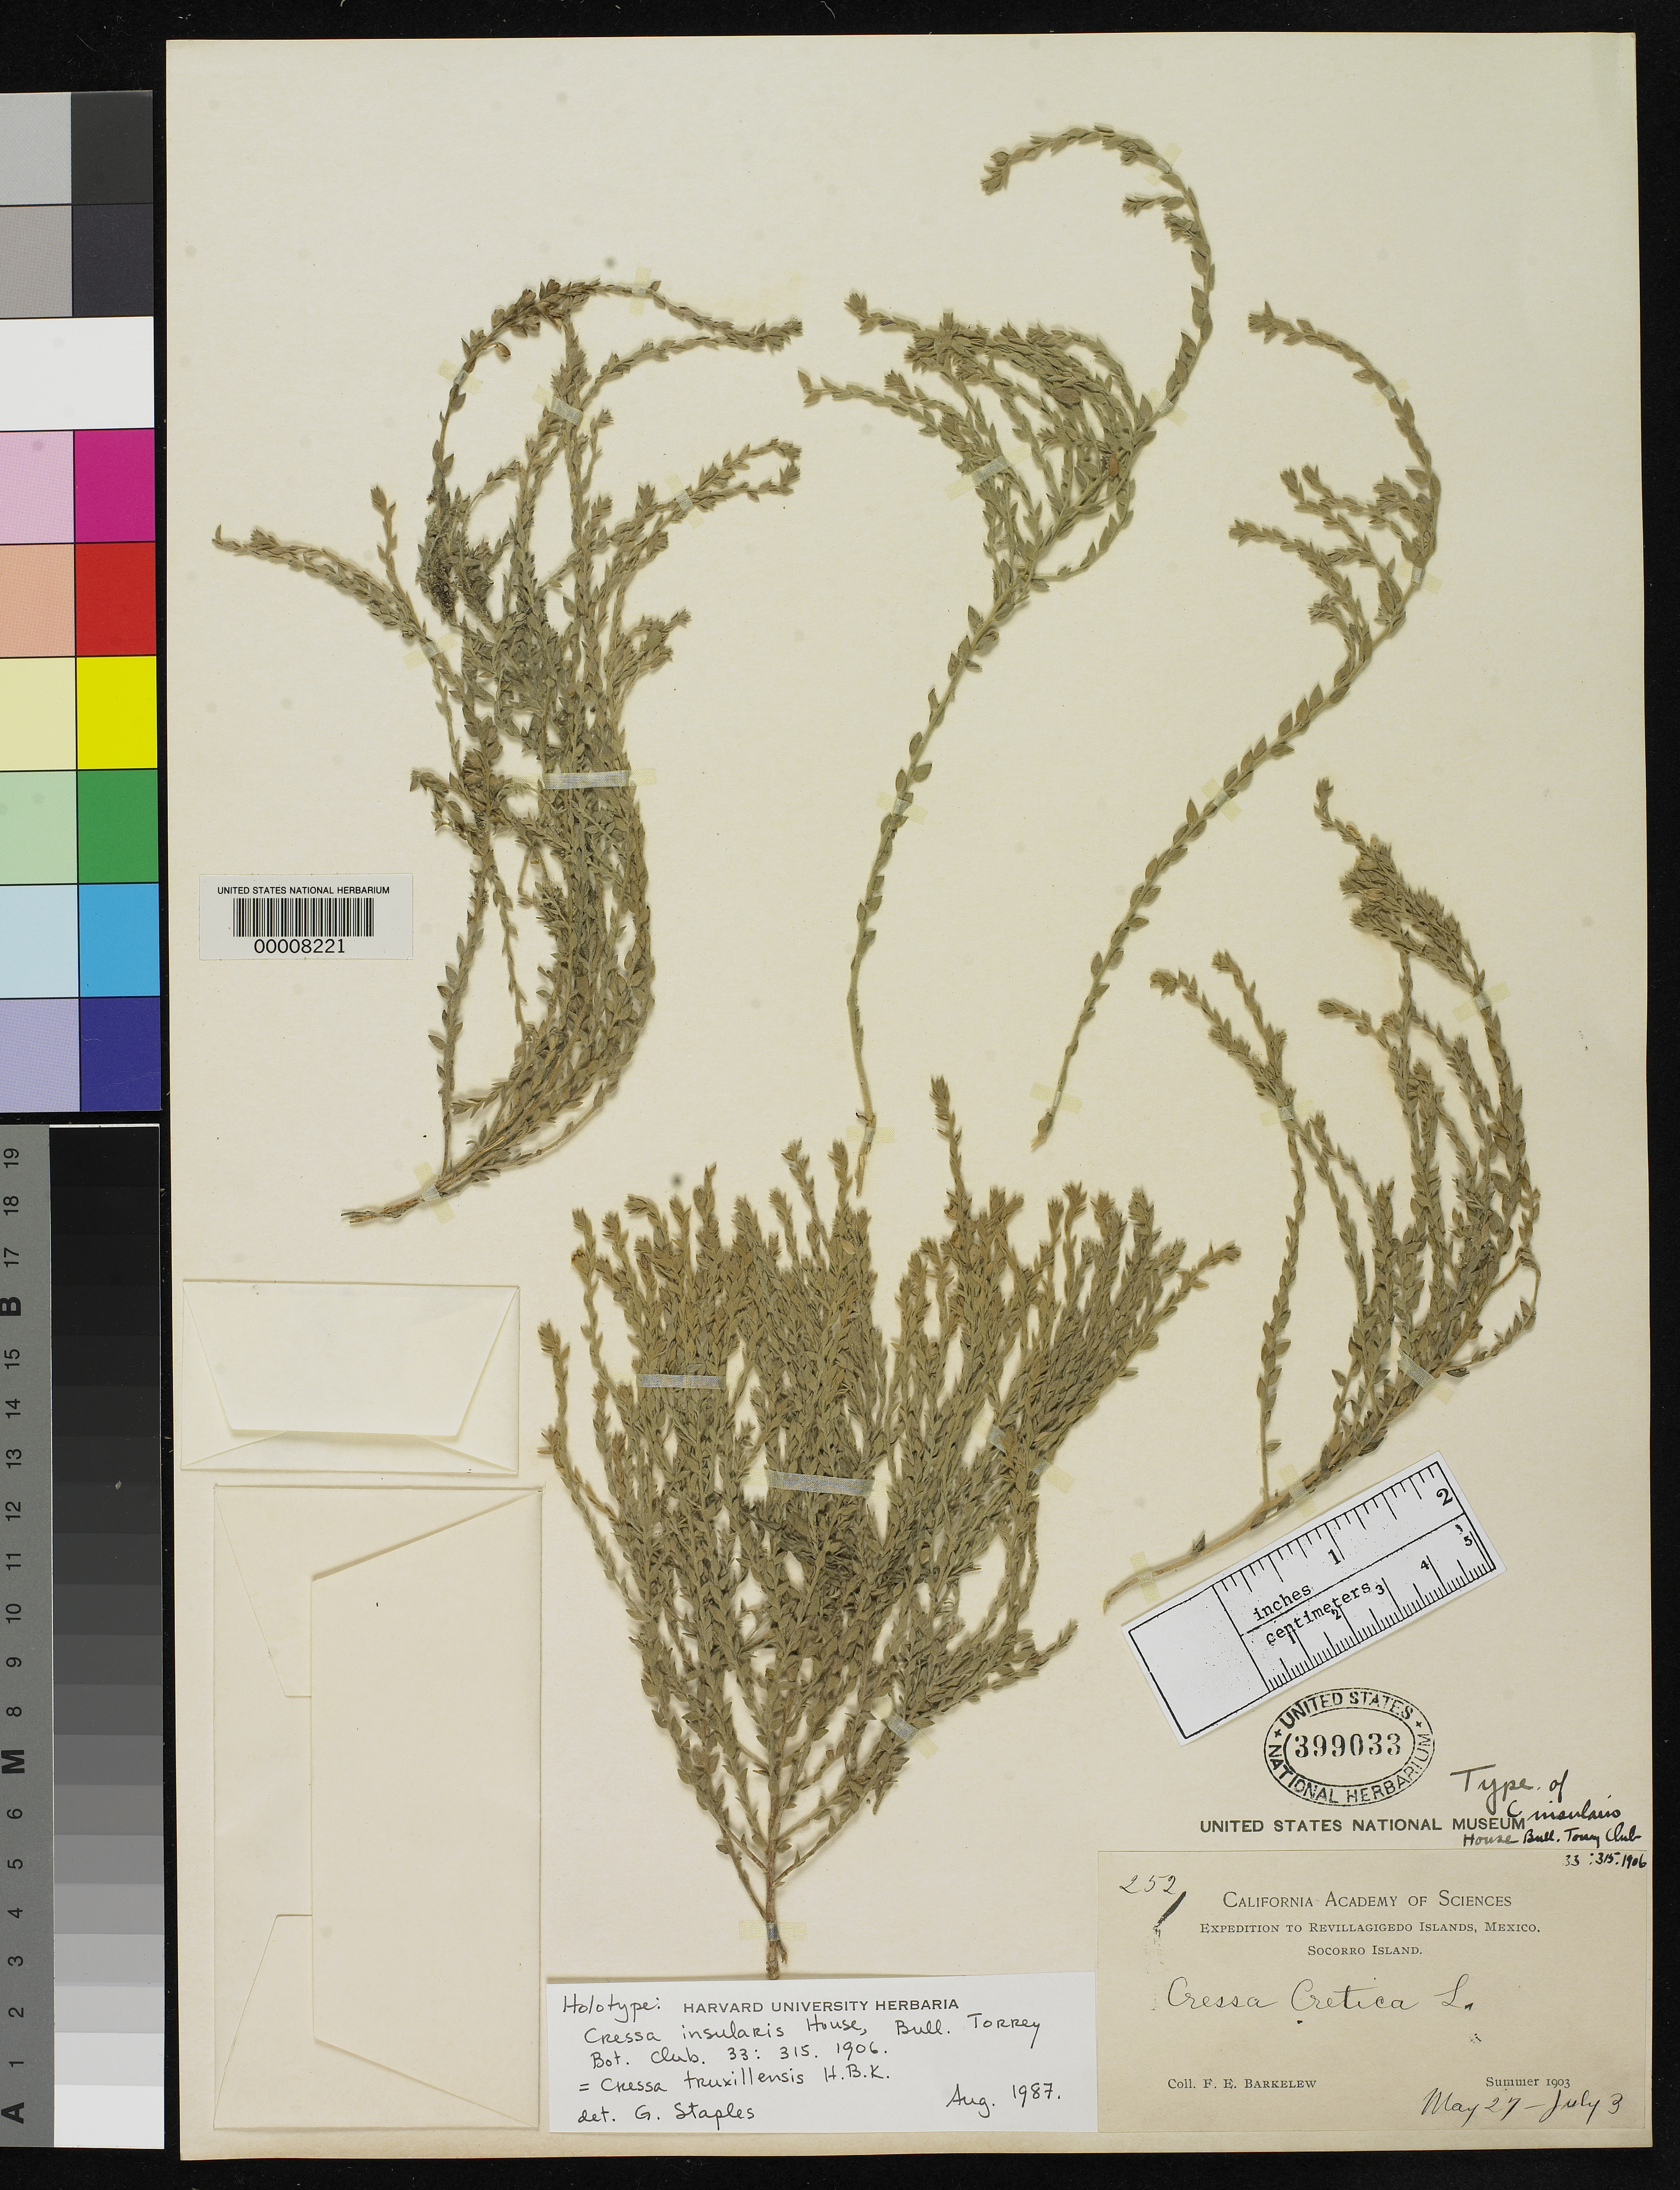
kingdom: Plantae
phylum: Tracheophyta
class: Magnoliopsida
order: Solanales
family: Convolvulaceae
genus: Cressa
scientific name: Cressa insularis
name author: House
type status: Holotype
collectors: F. Barkelew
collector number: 252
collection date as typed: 27 May 1903 to 03 Jul 1903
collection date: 1903-05-27/1903-07-03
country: Mexico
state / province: Colima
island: Socorro Island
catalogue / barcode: US 399033